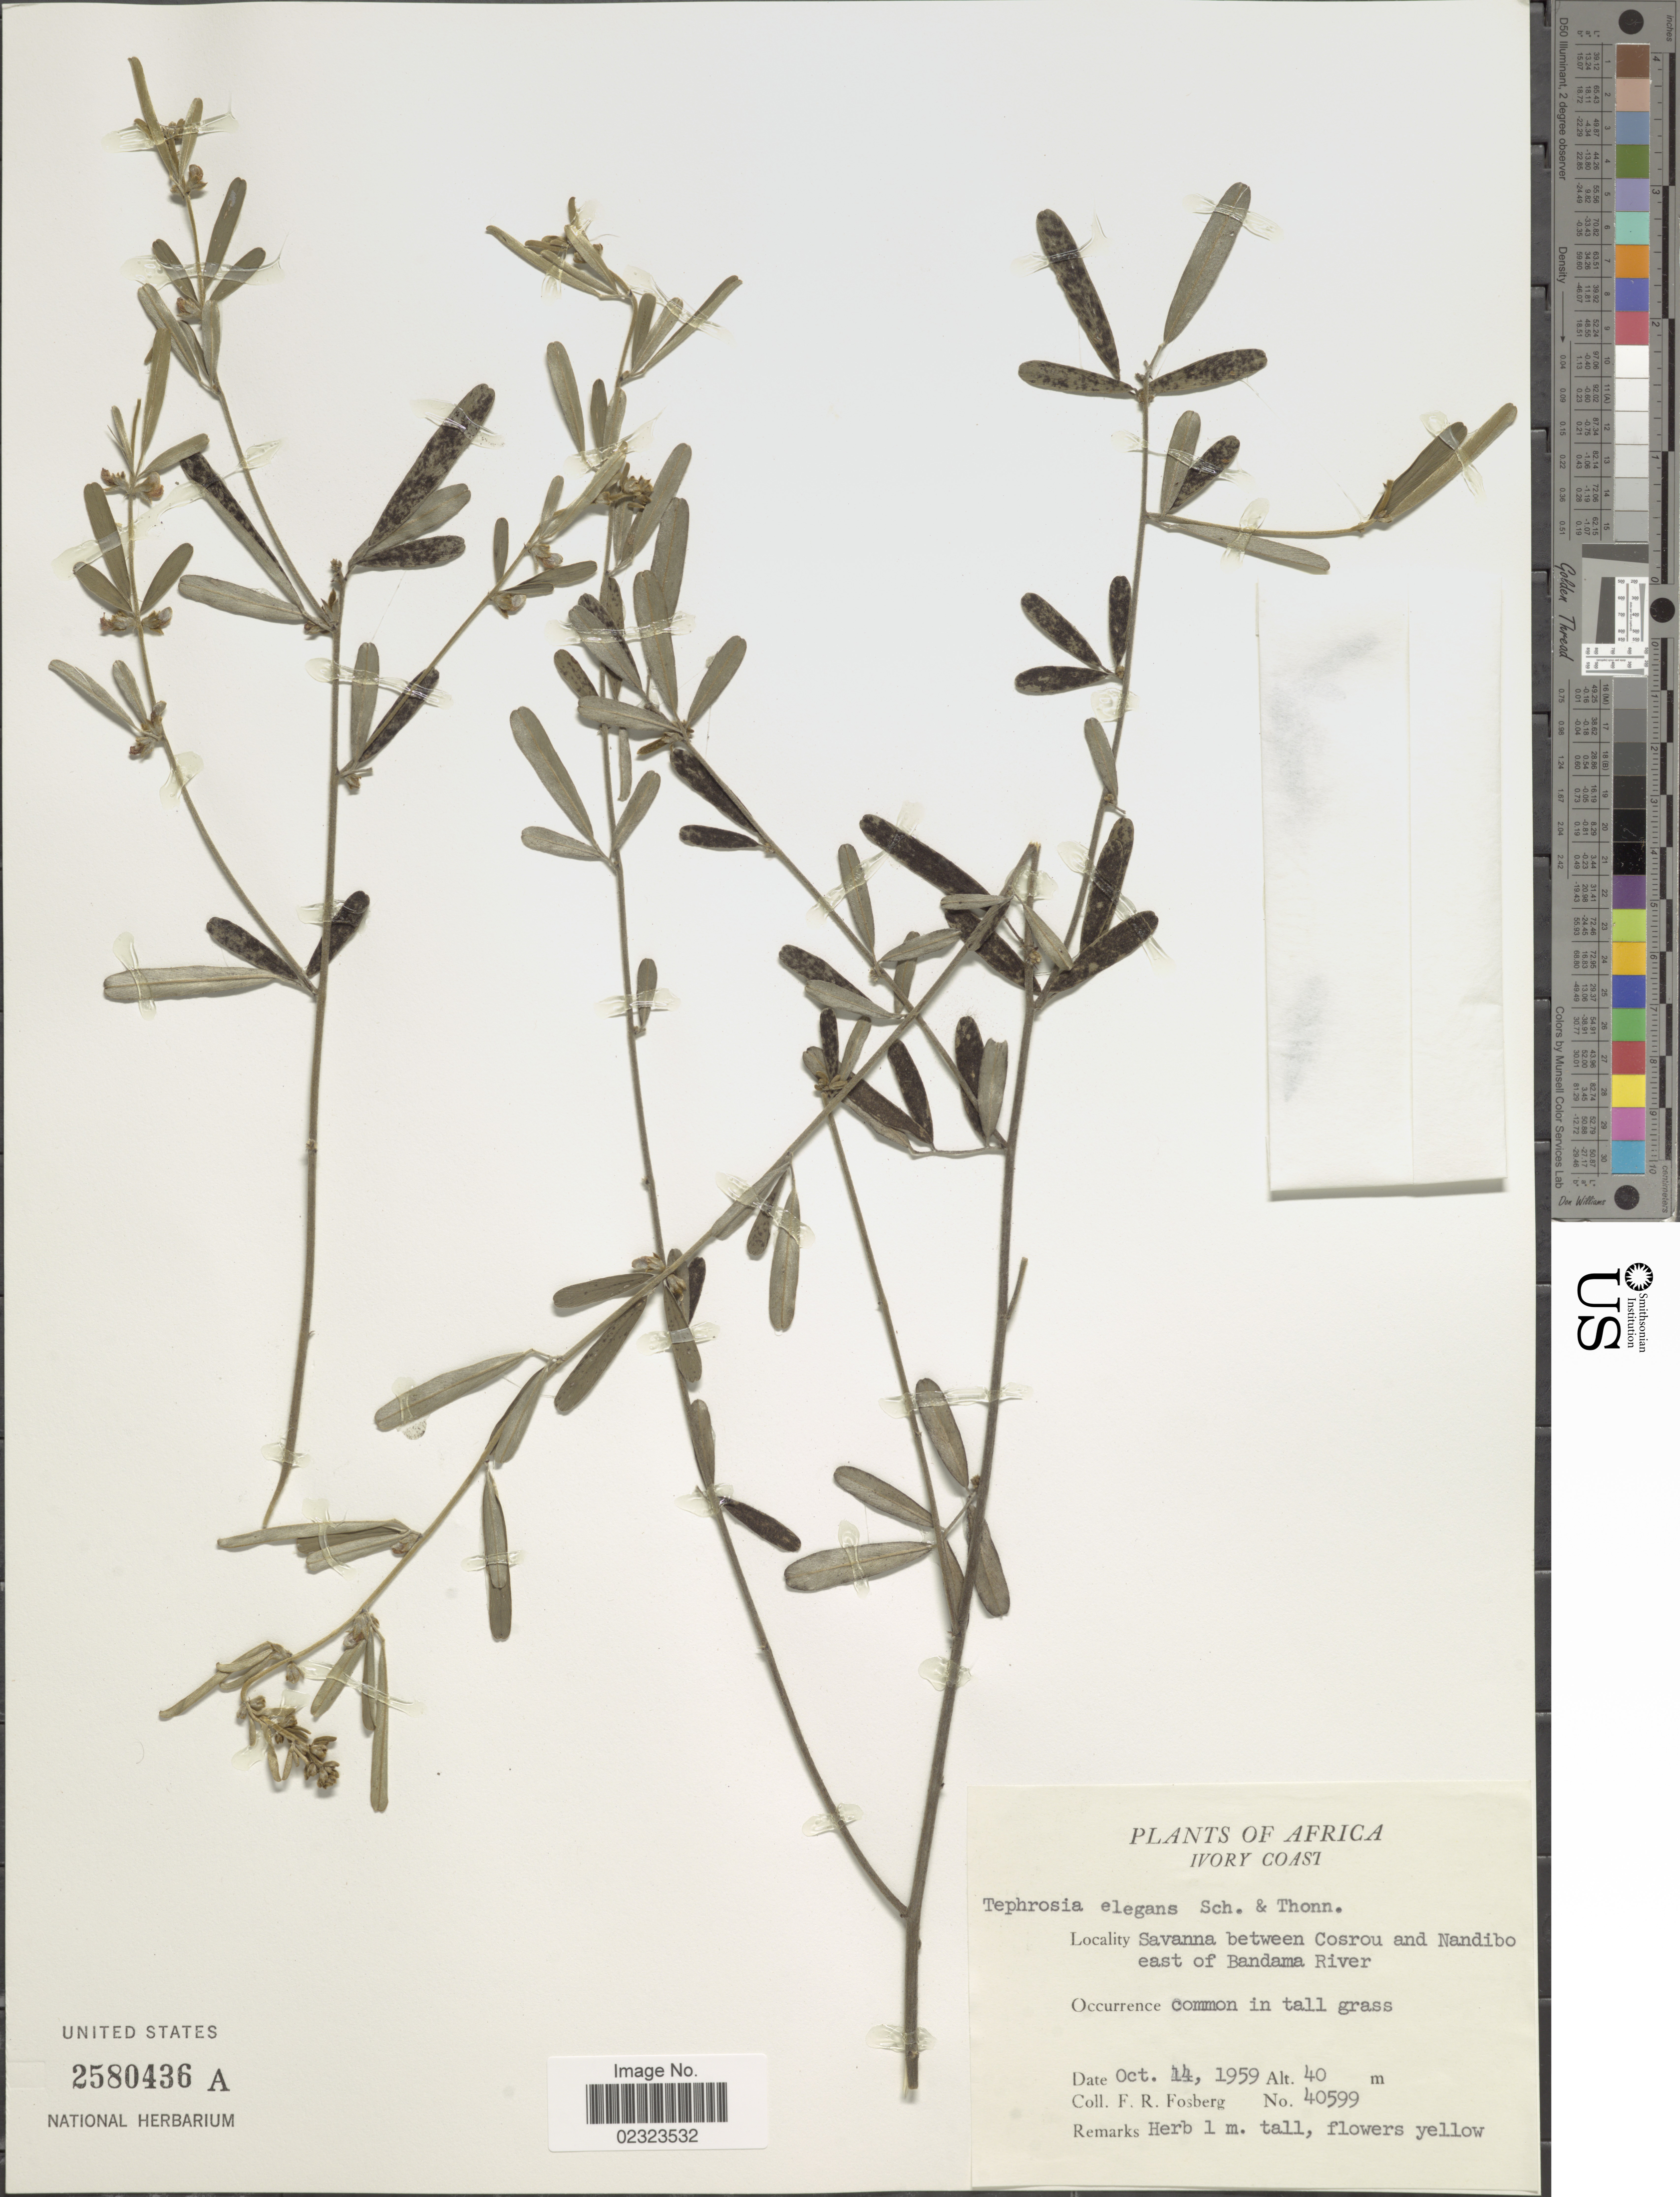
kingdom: Plantae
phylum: Tracheophyta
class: Magnoliopsida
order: Fabales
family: Fabaceae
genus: Tephrosia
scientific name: Tephrosia elegans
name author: Schumach.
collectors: F. R. Fosberg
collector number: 40599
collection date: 1959-10-14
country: Ivory Coast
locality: Savanna between Cosrou and Nandibo east of Bandama River.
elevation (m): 40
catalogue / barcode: US 2580436A